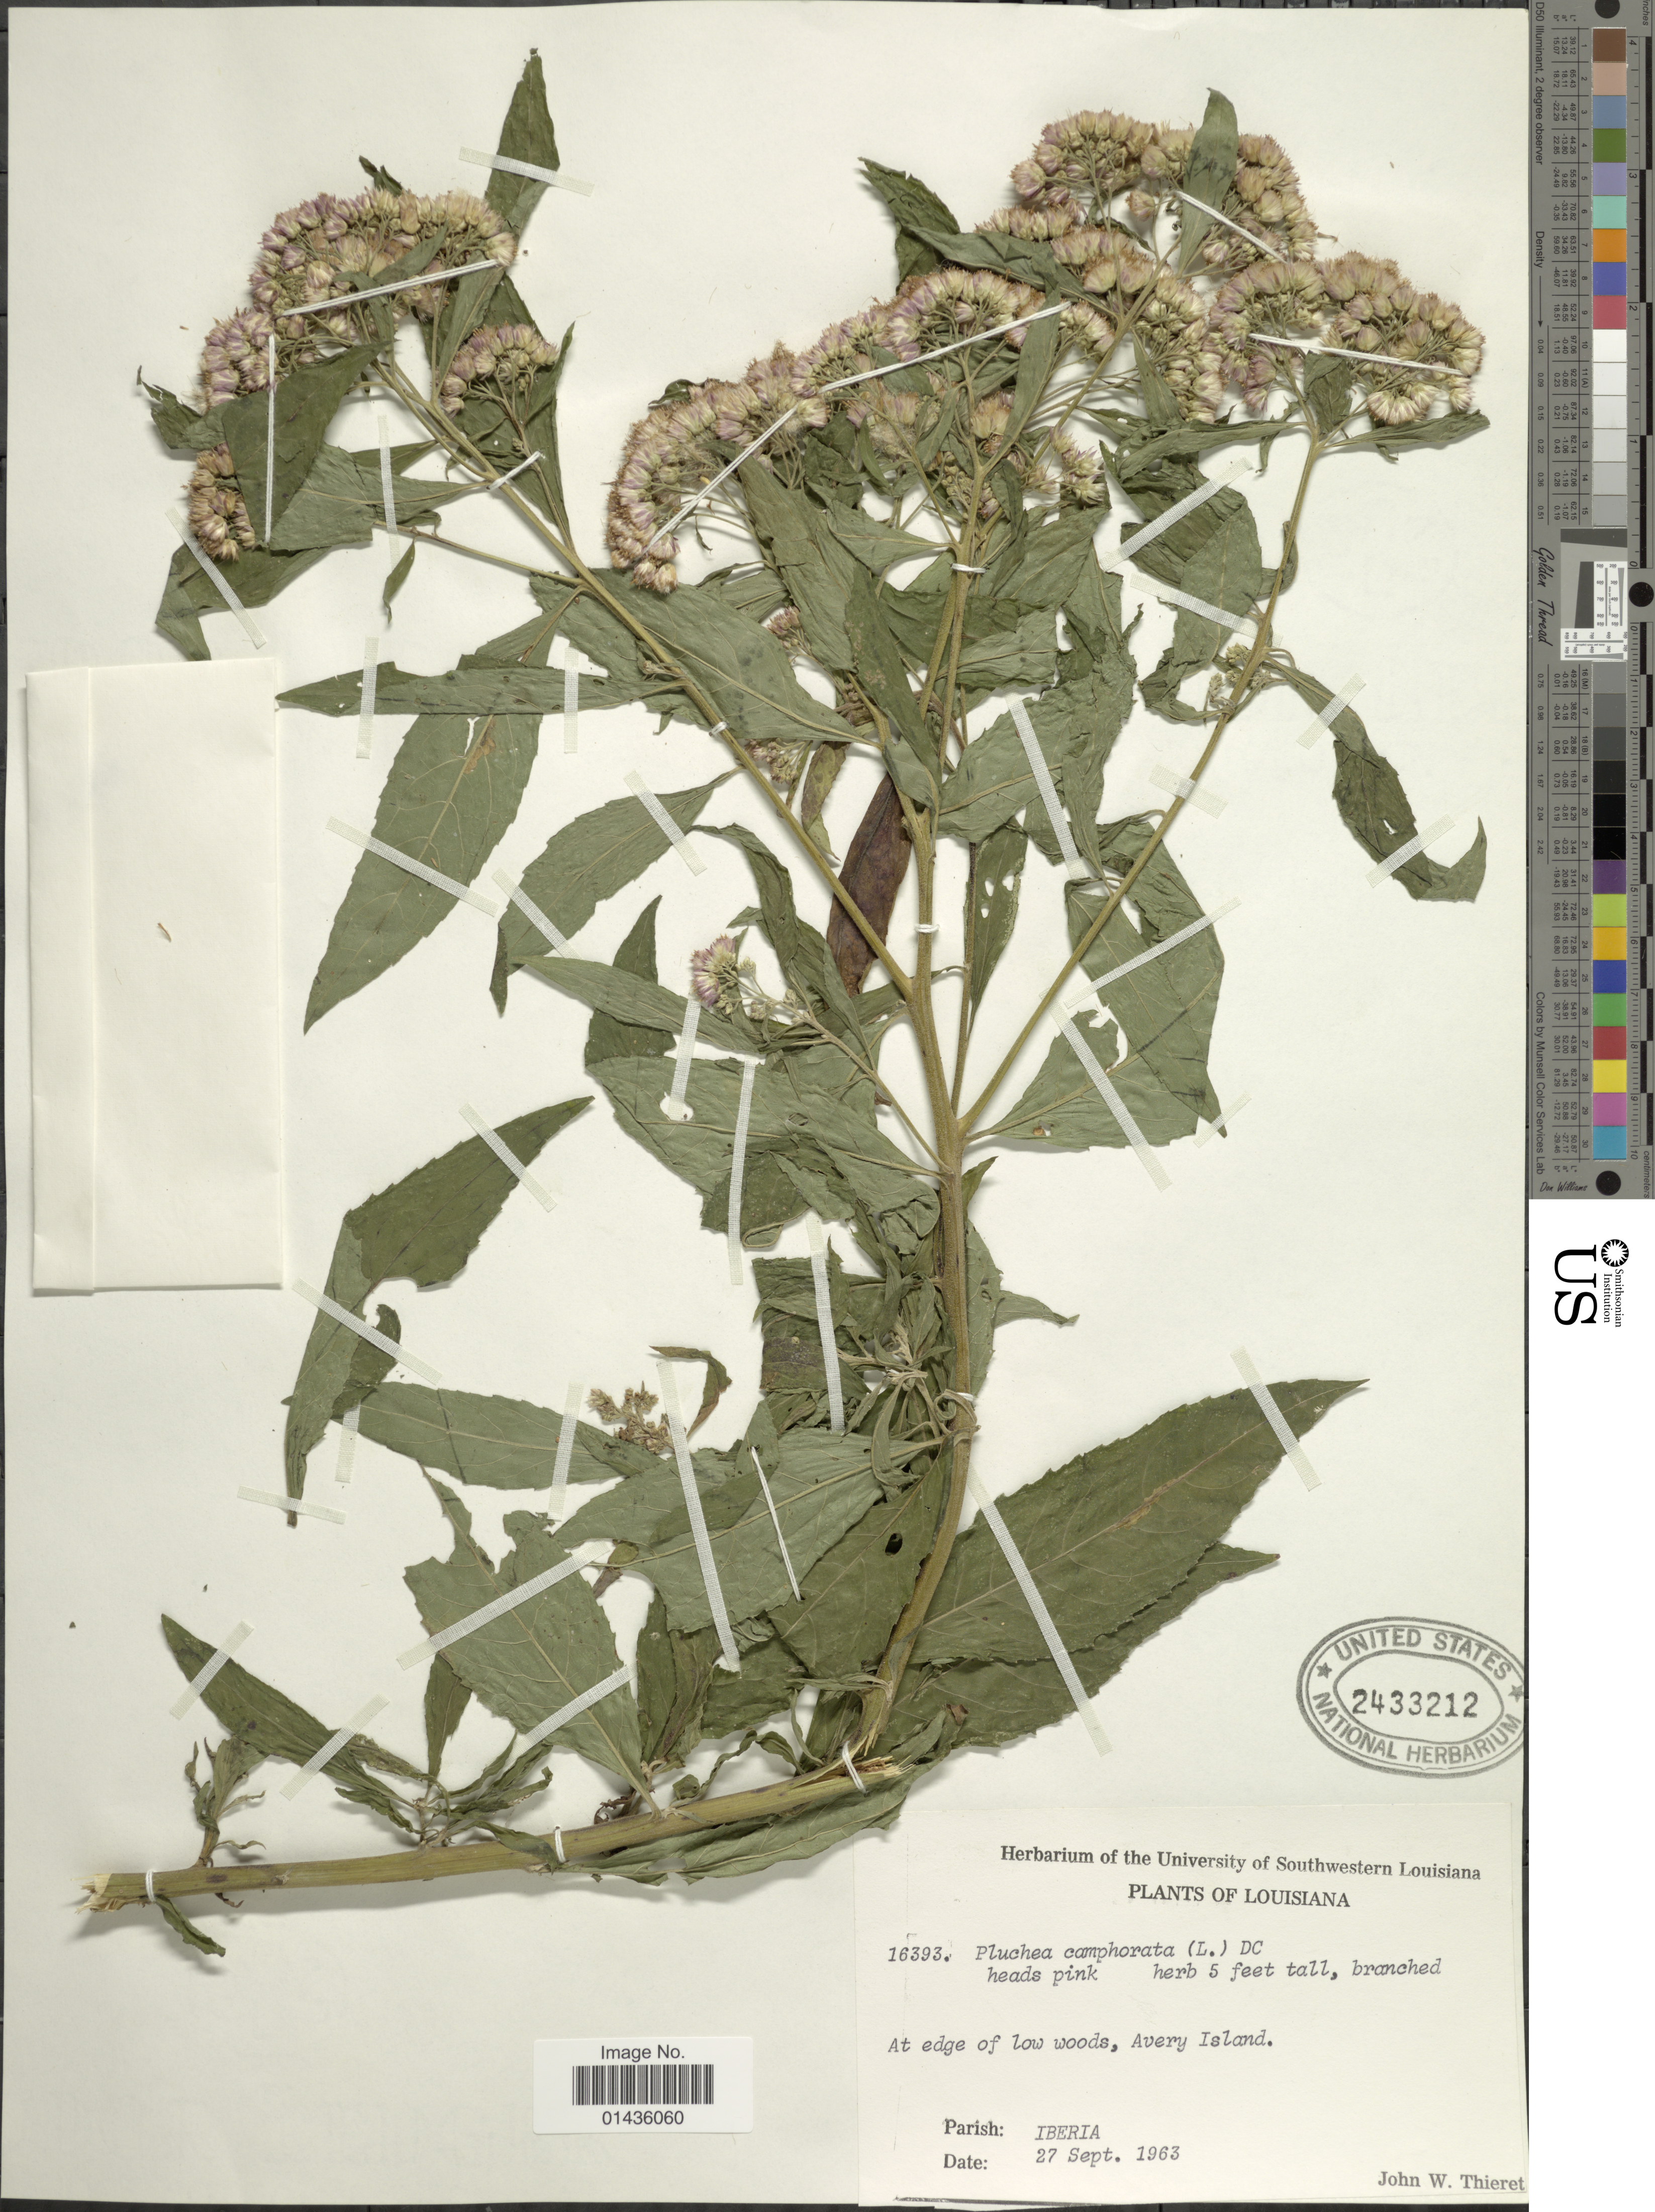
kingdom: Plantae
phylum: Tracheophyta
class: Magnoliopsida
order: Asterales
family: Asteraceae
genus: Pluchea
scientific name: Pluchea camphorata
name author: (L.) DC.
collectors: J. W. Thieret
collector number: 16393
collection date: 1963-09-27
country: United States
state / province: Louisiana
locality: At edge of low woods, Avery Island, Iberia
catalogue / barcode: US 2433212